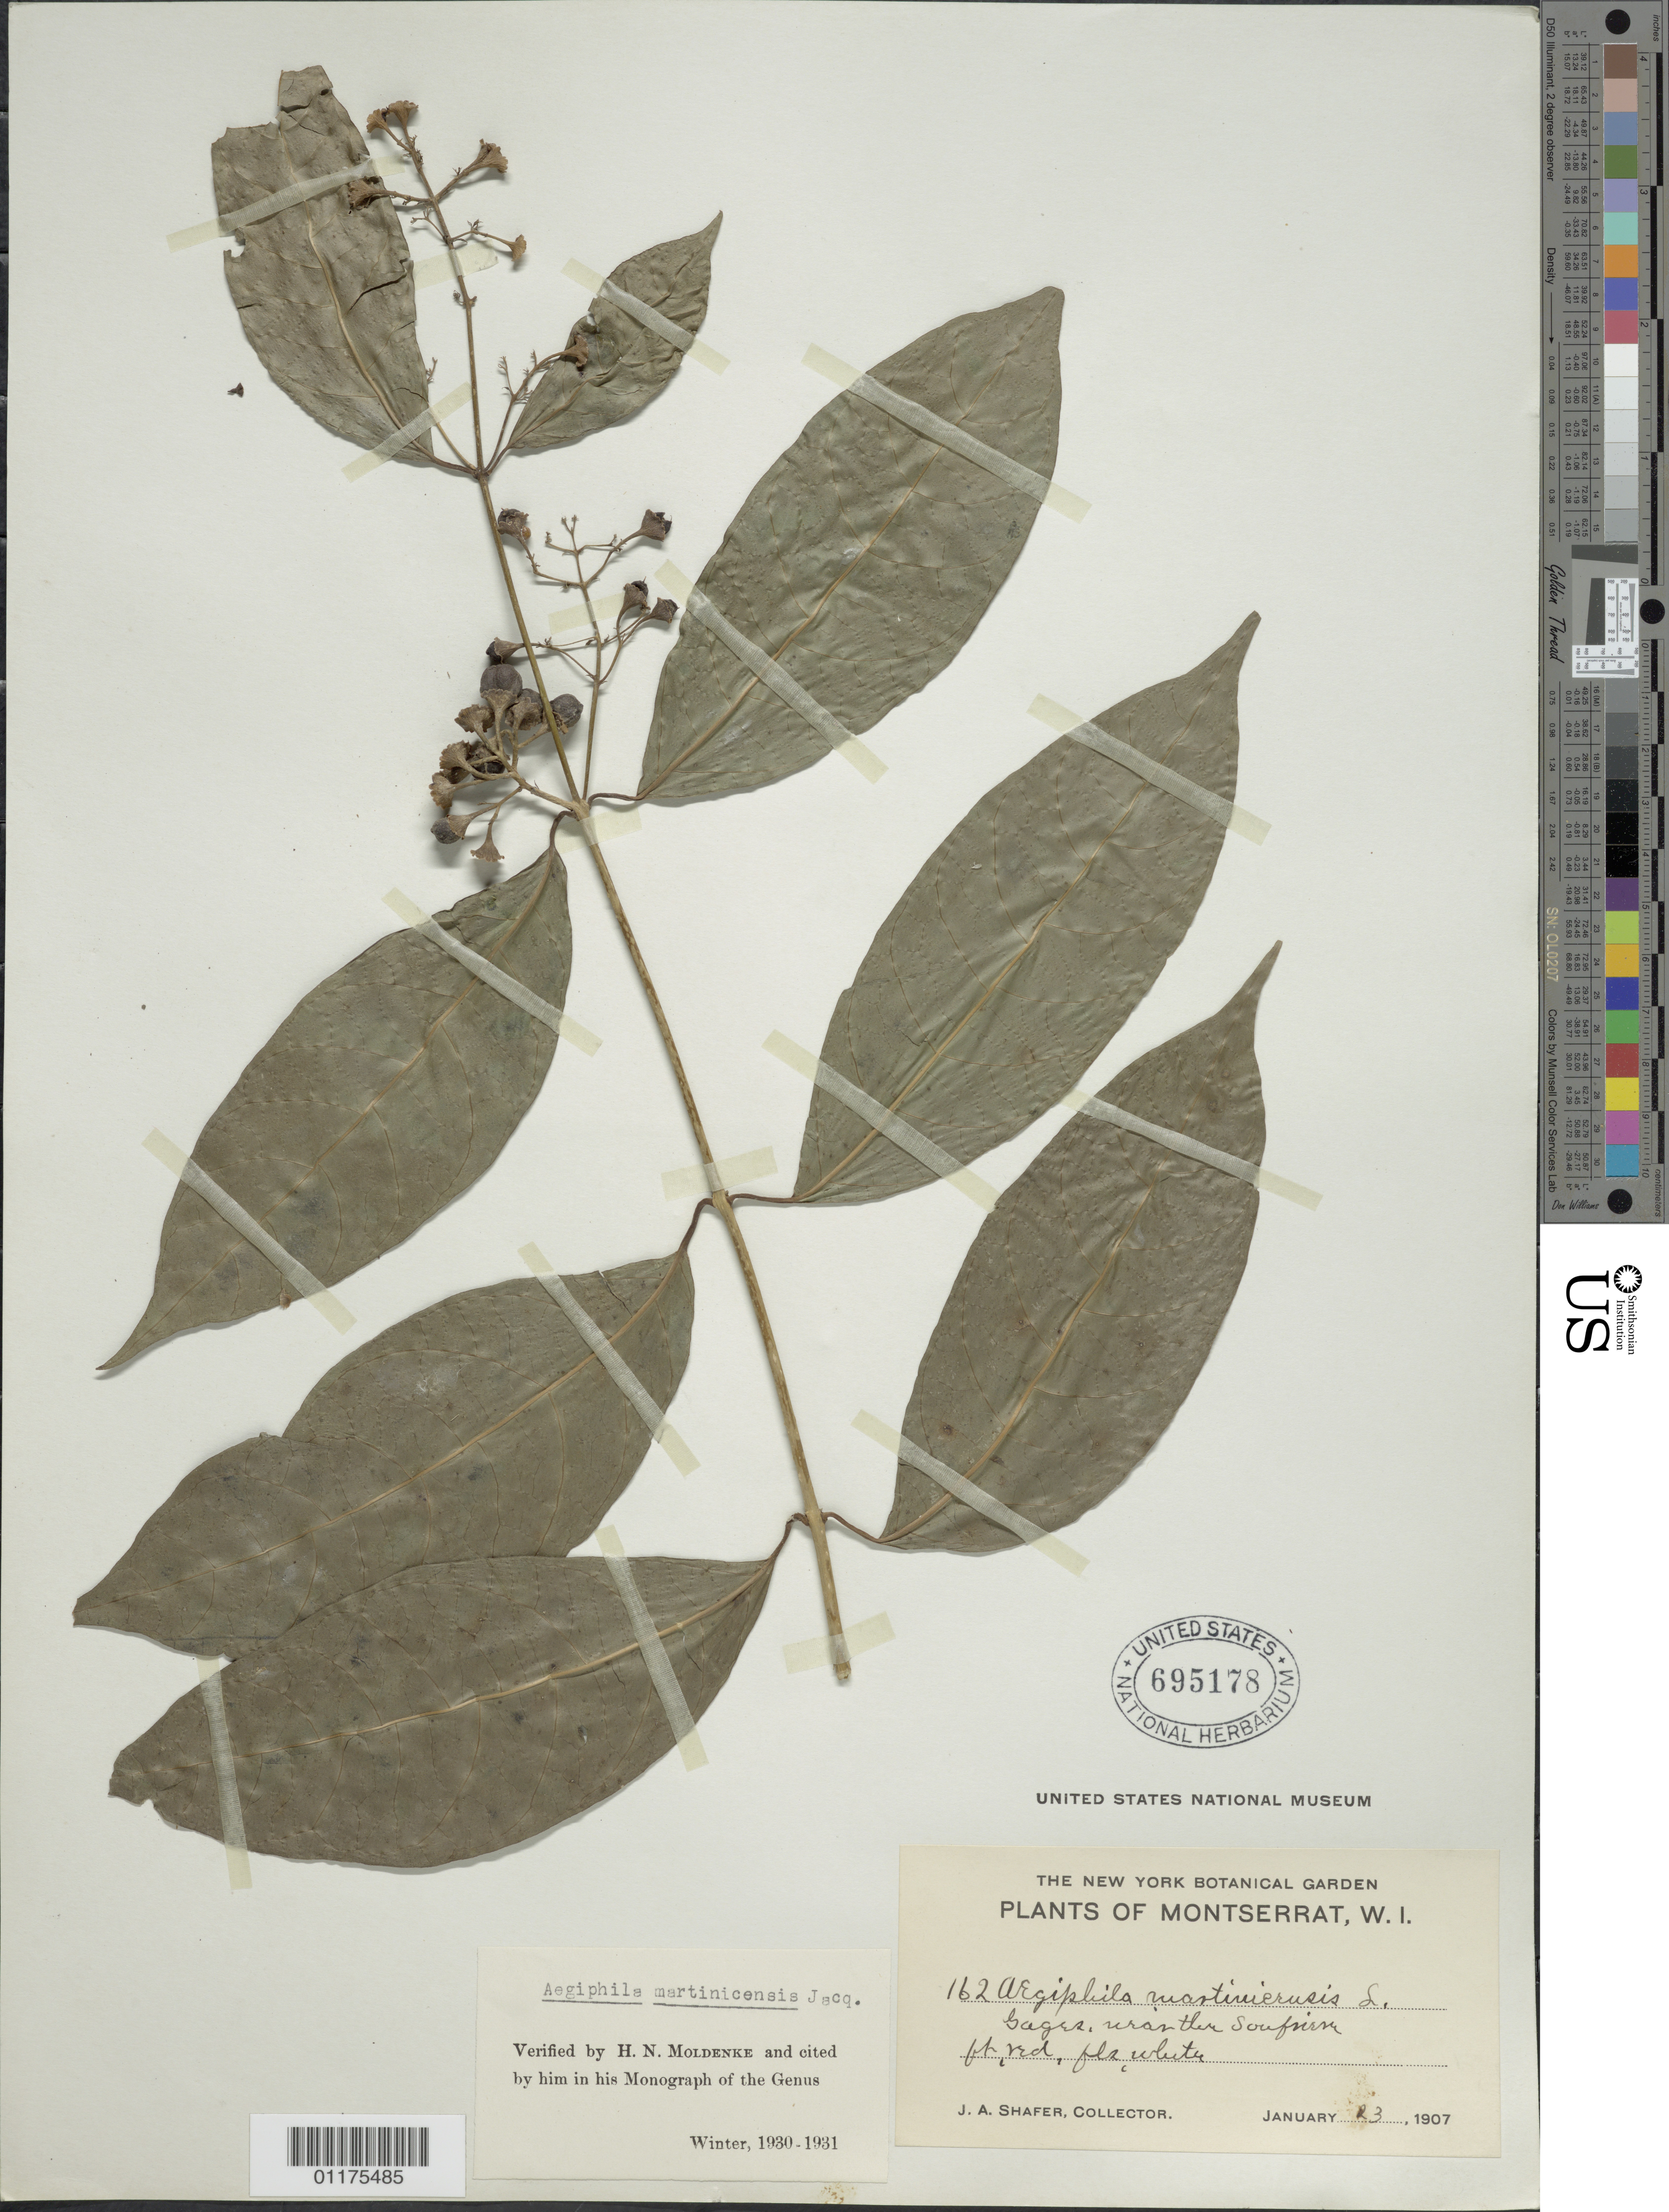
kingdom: Plantae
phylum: Tracheophyta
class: Magnoliopsida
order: Lamiales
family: Lamiaceae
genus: Aegiphila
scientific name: Aegiphila martinicensis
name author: Jacq.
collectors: J. A. Shafer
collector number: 162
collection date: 1907-01-23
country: Montserrat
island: Montserrat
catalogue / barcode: US 695178